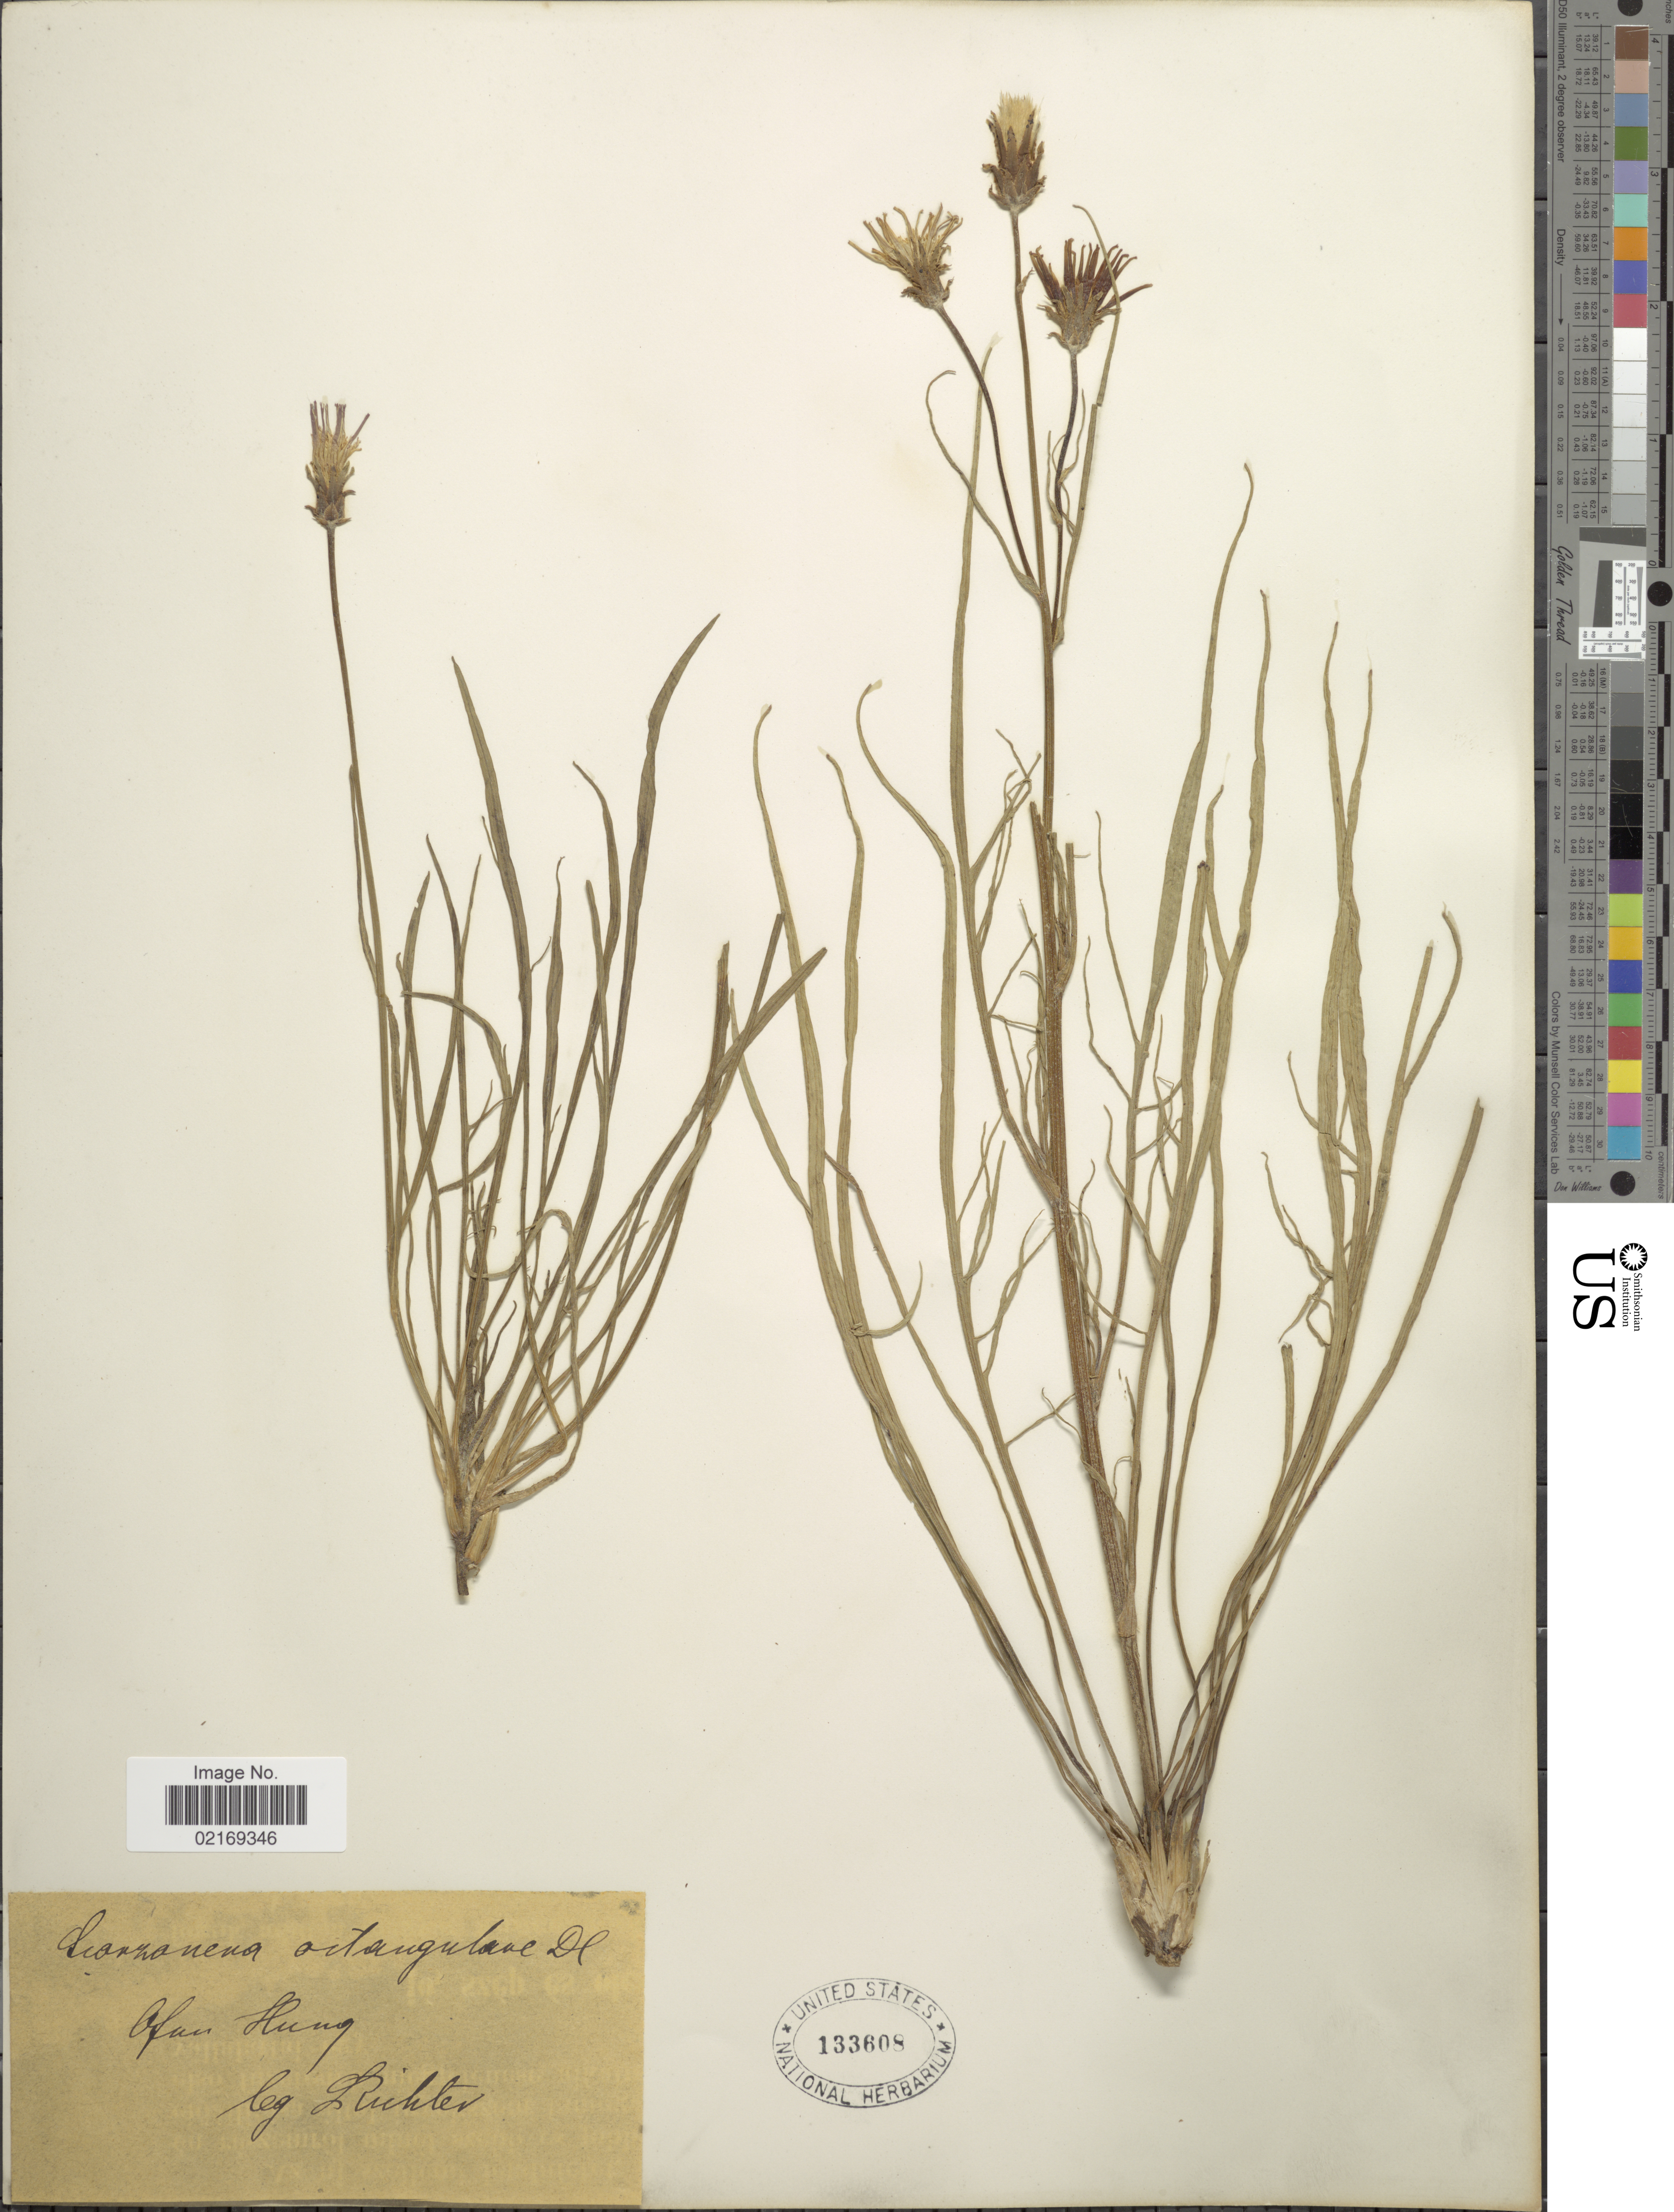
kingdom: Plantae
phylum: Tracheophyta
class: Magnoliopsida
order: Asterales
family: Asteraceae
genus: Podospermum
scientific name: Podospermum laciniatum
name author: (L.) DC.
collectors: -- Richter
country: Hungary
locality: Ofun Hung. [interpreted]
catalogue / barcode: US 133608